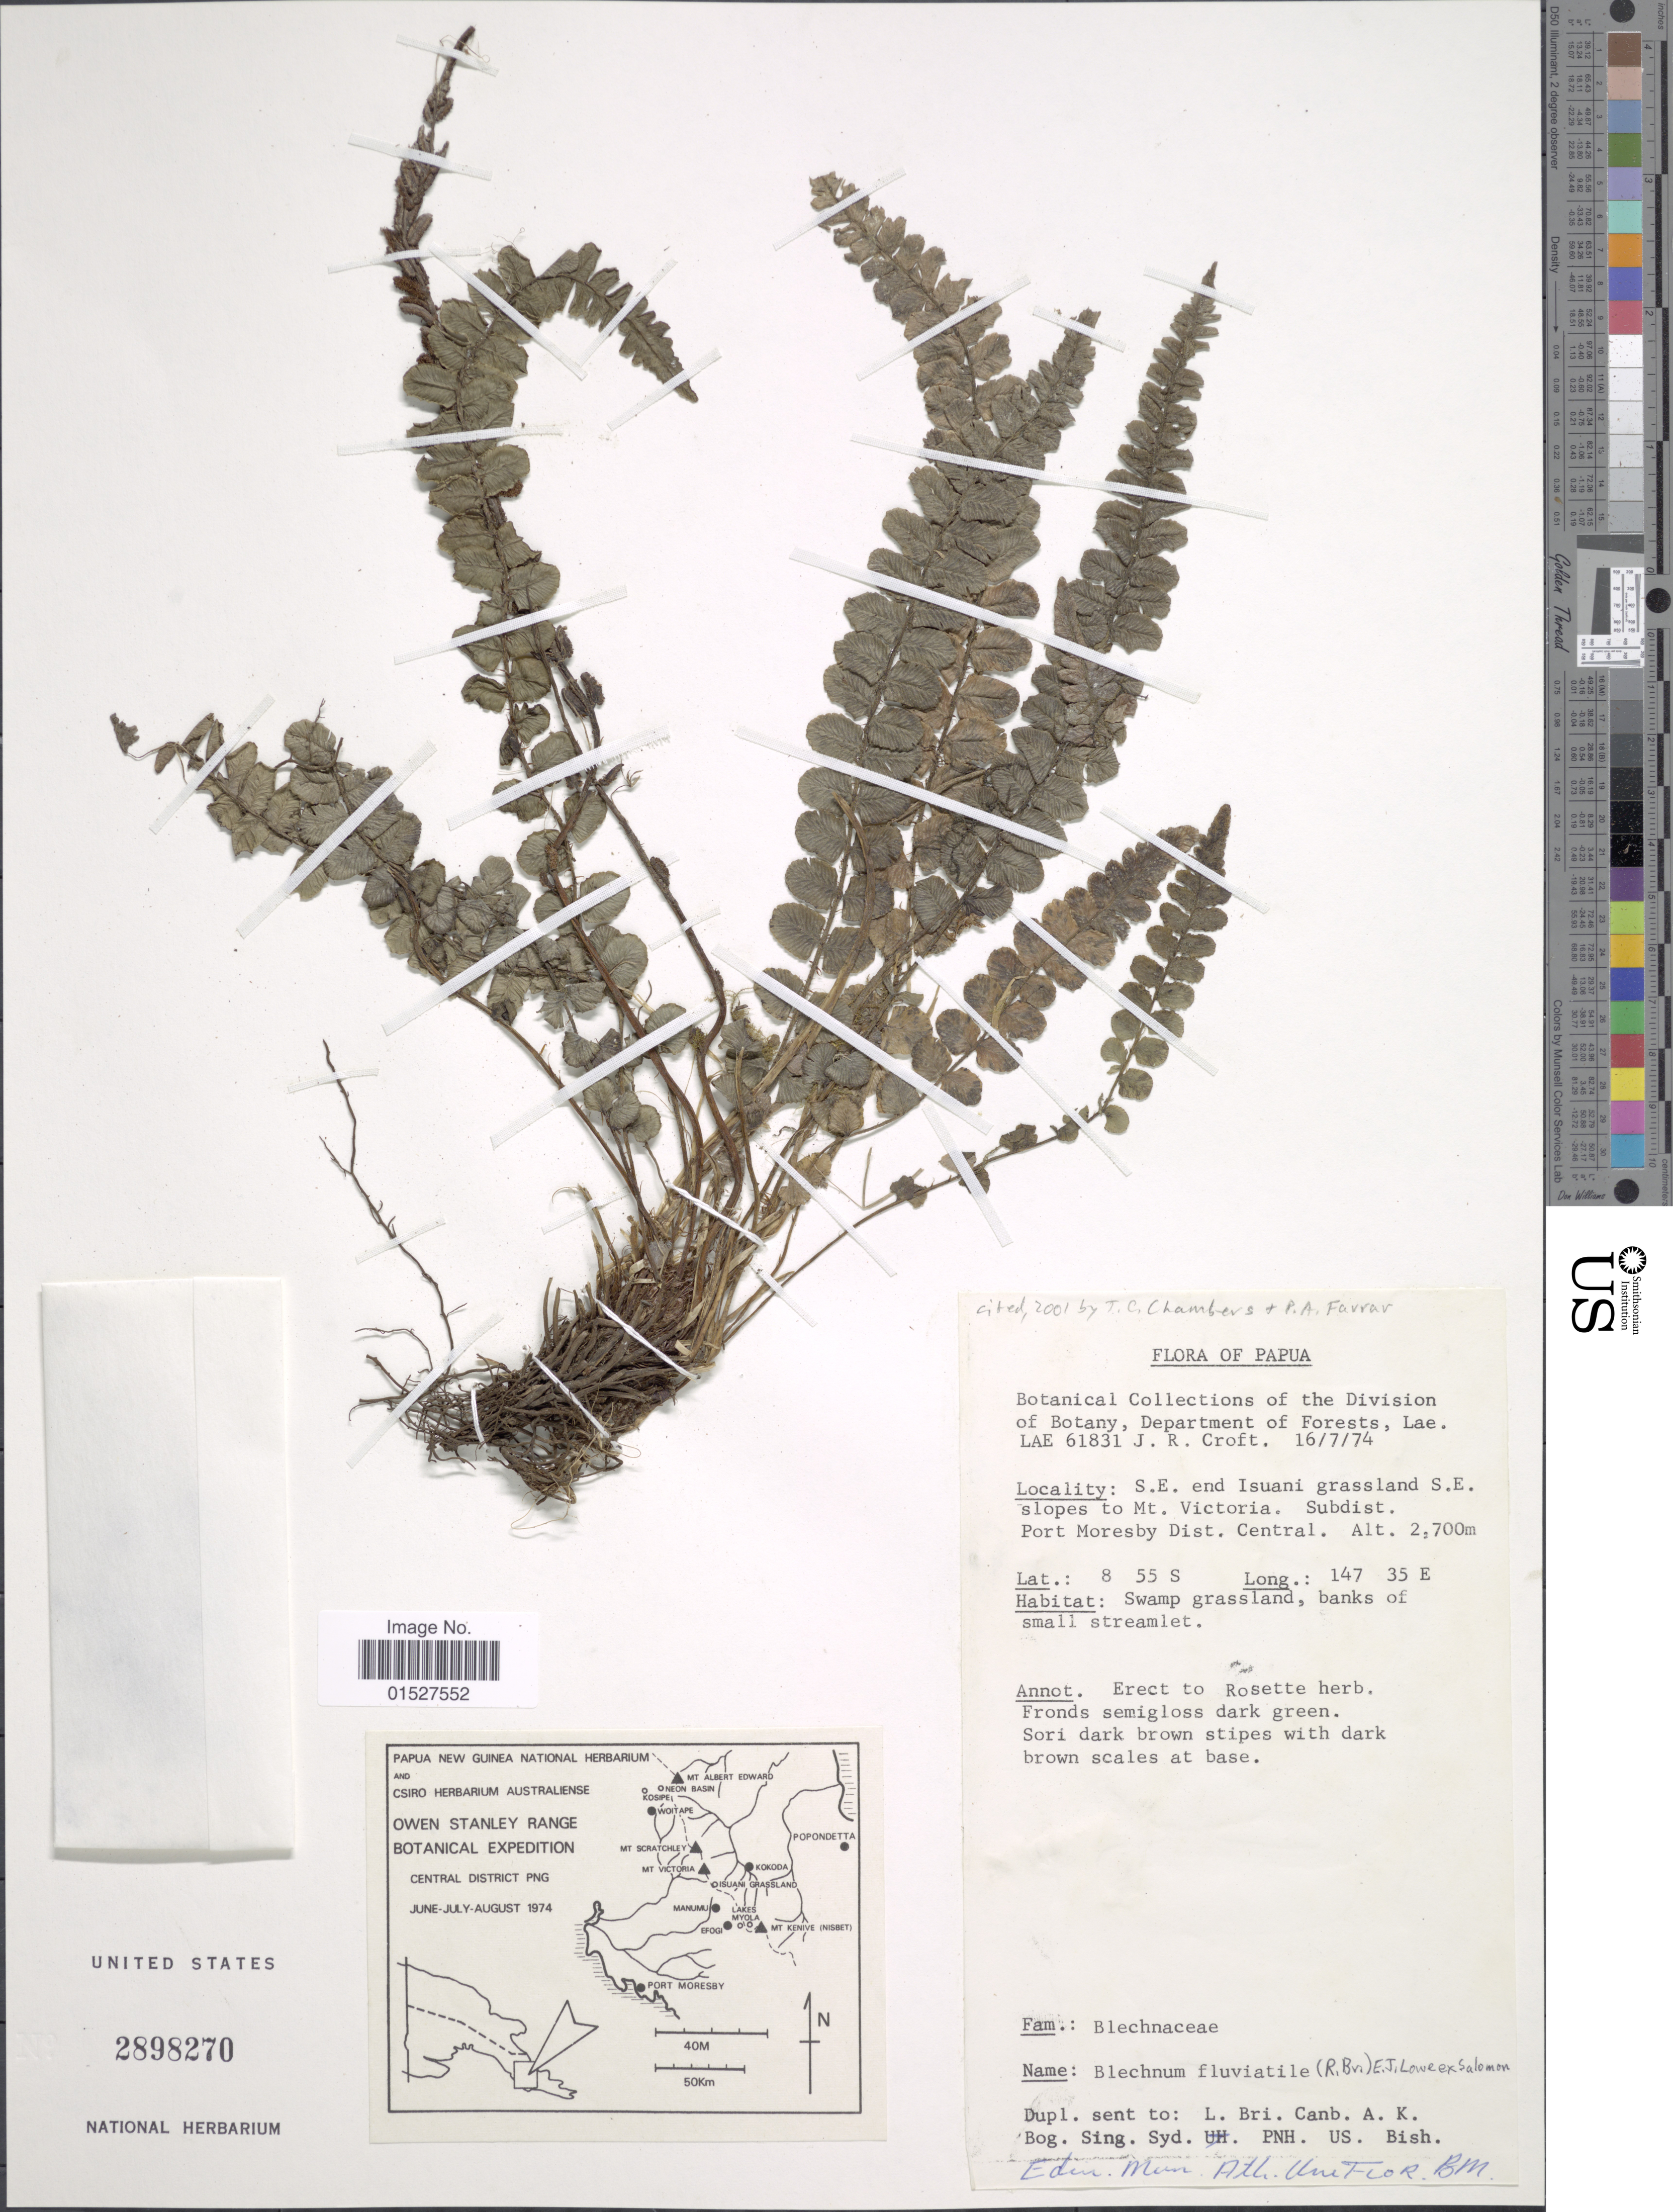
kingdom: Plantae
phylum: Tracheophyta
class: Polypodiopsida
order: Polypodiales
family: Blechnaceae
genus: Blechnum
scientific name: Blechnum fluviatile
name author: (R. Br.) E.J. Lowe ex Salomon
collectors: J. R. Croft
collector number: LAE 61831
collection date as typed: Transcribed d/m/y: 16/7/74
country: Papua New Guinea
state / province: Central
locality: Papua. S.E. end Isuani grassland S.E. slopes to Mt. Victoria. Subdist. Port Moresby Dist. Central.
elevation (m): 2700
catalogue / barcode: US 2898270